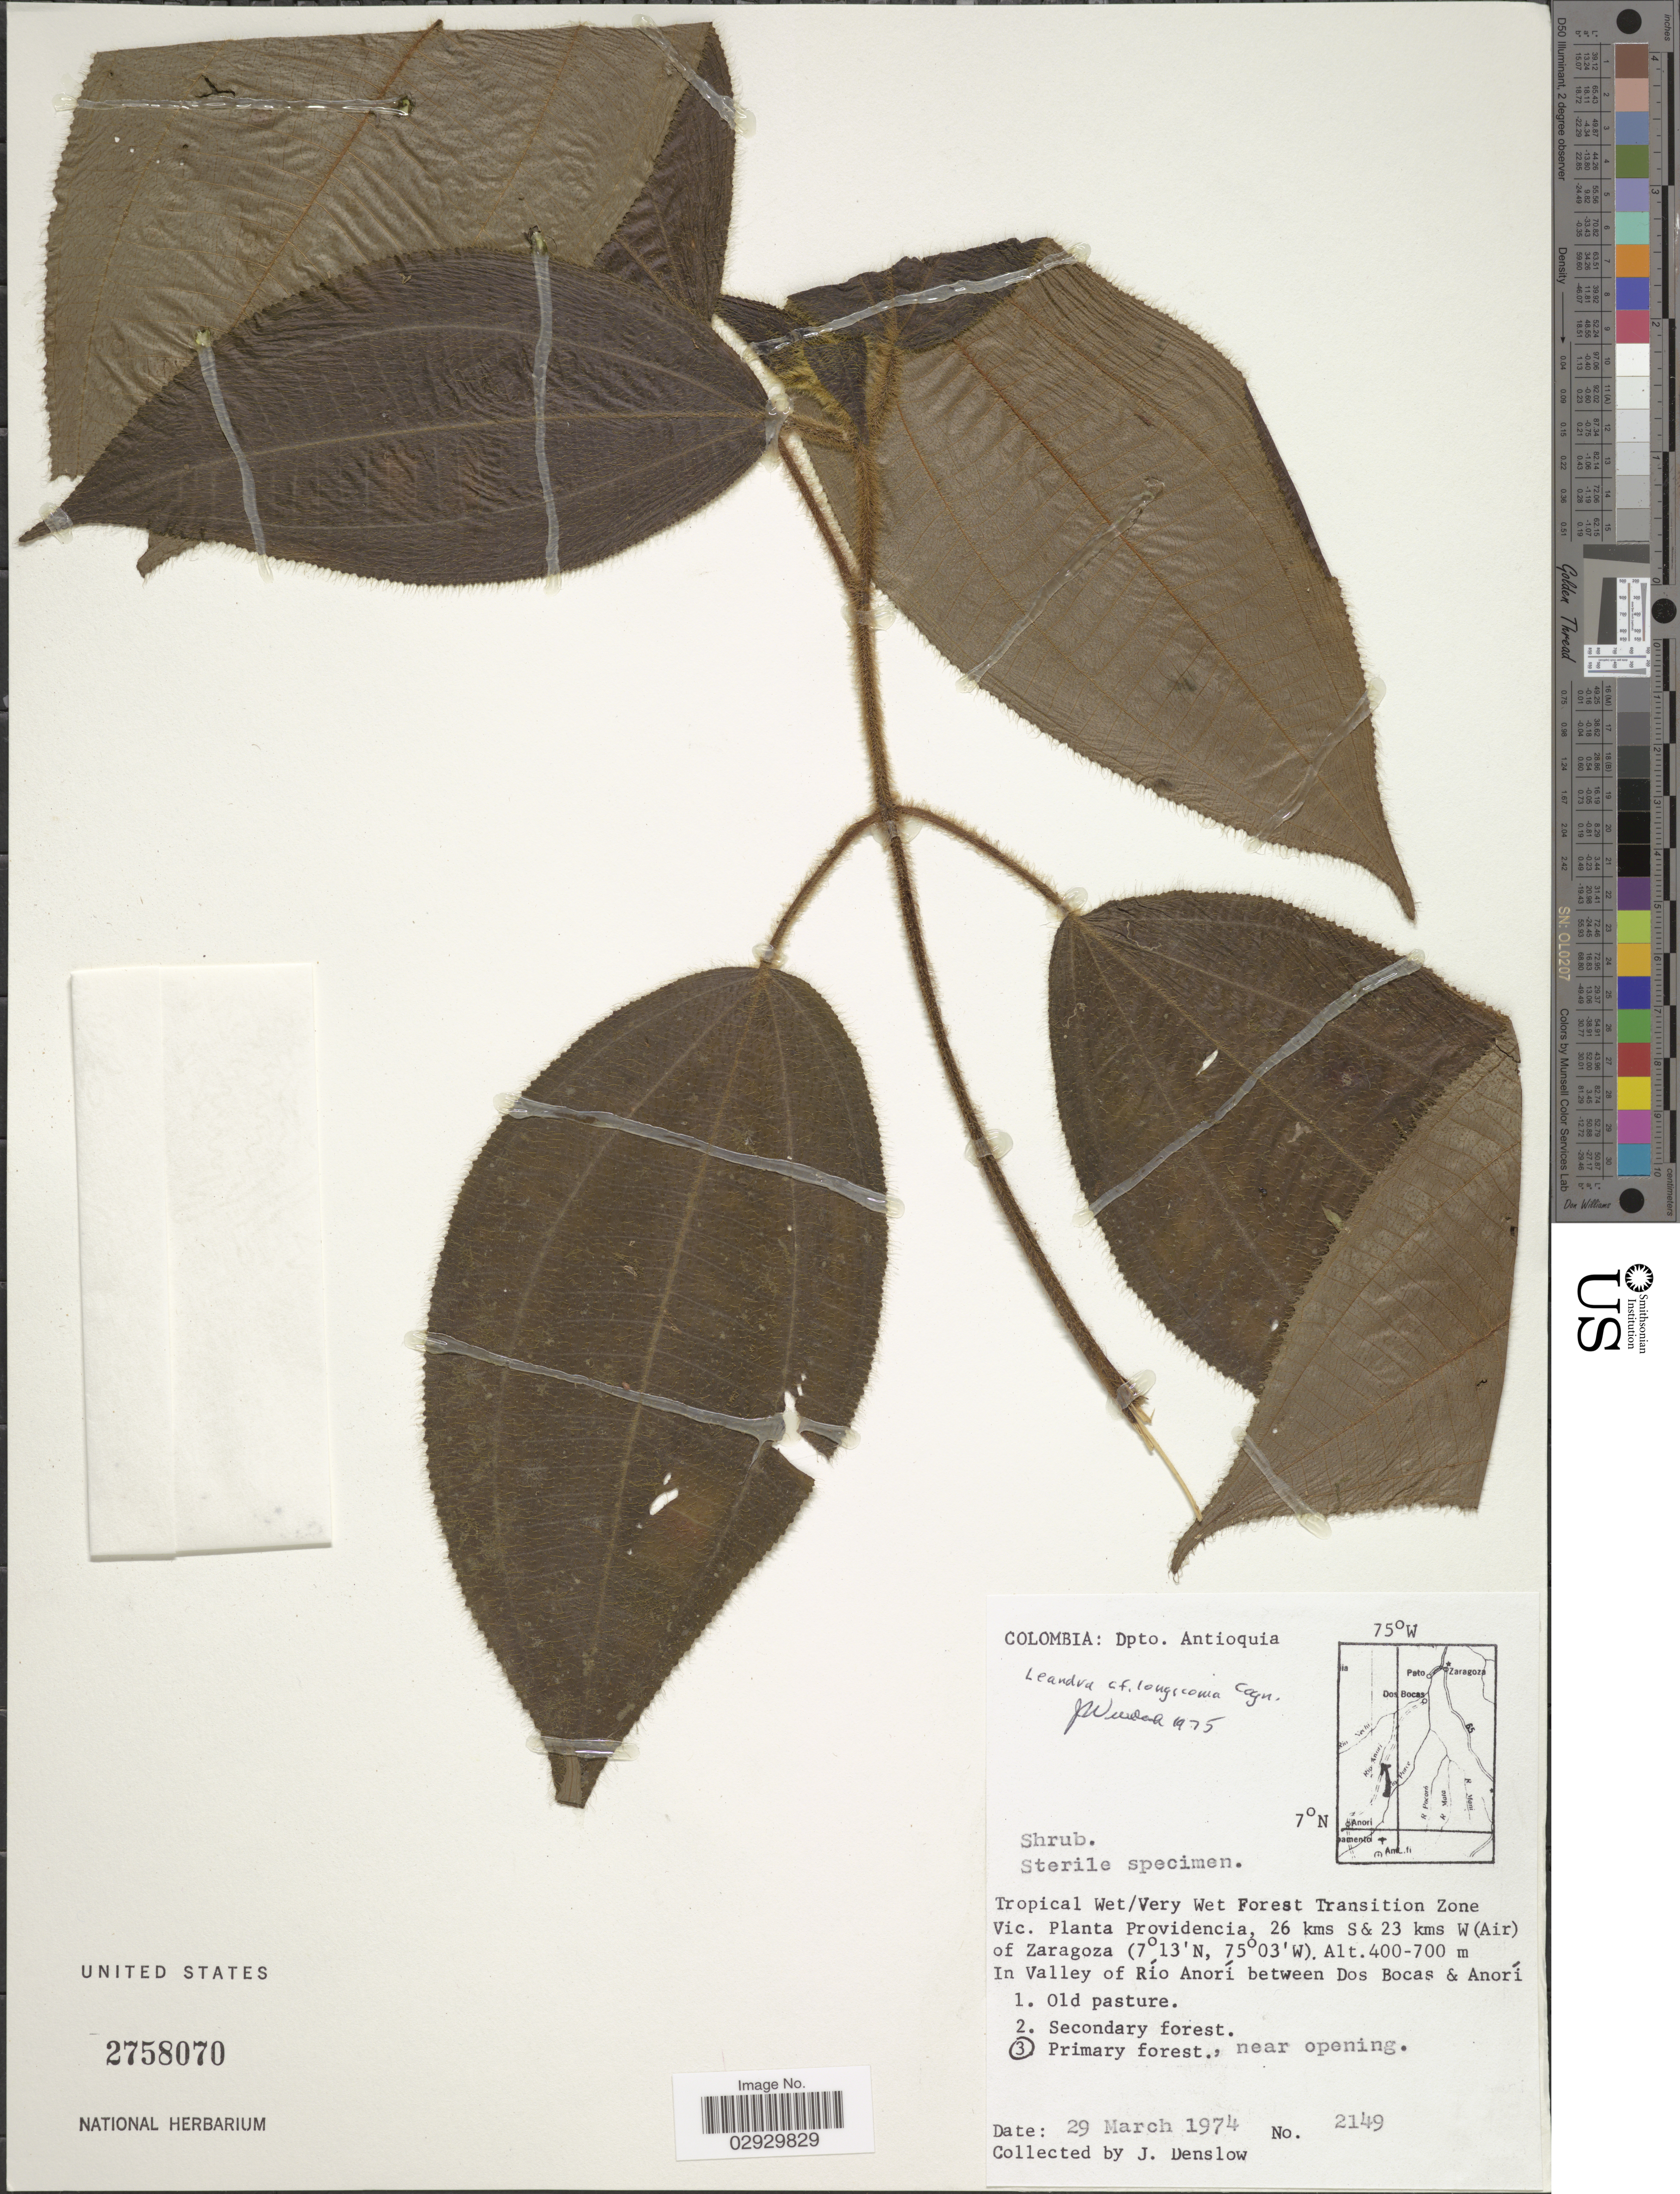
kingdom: Plantae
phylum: Tracheophyta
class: Magnoliopsida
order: Myrtales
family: Melastomataceae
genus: Leandra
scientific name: Leandra longicoma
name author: Cogn.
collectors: J. Denslow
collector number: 2149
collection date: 1974-03-29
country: Colombia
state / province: Antioquia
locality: Dpto. Antioquia, Tropical Wet/Very Wet Forest Transition Zone Vic. Planta Providencia, 26 kms S & 23 km W (Air) of Zaragoza. In Valley of Río Anorí between Dos Bocas & Anorí.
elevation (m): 400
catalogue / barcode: US 2758070